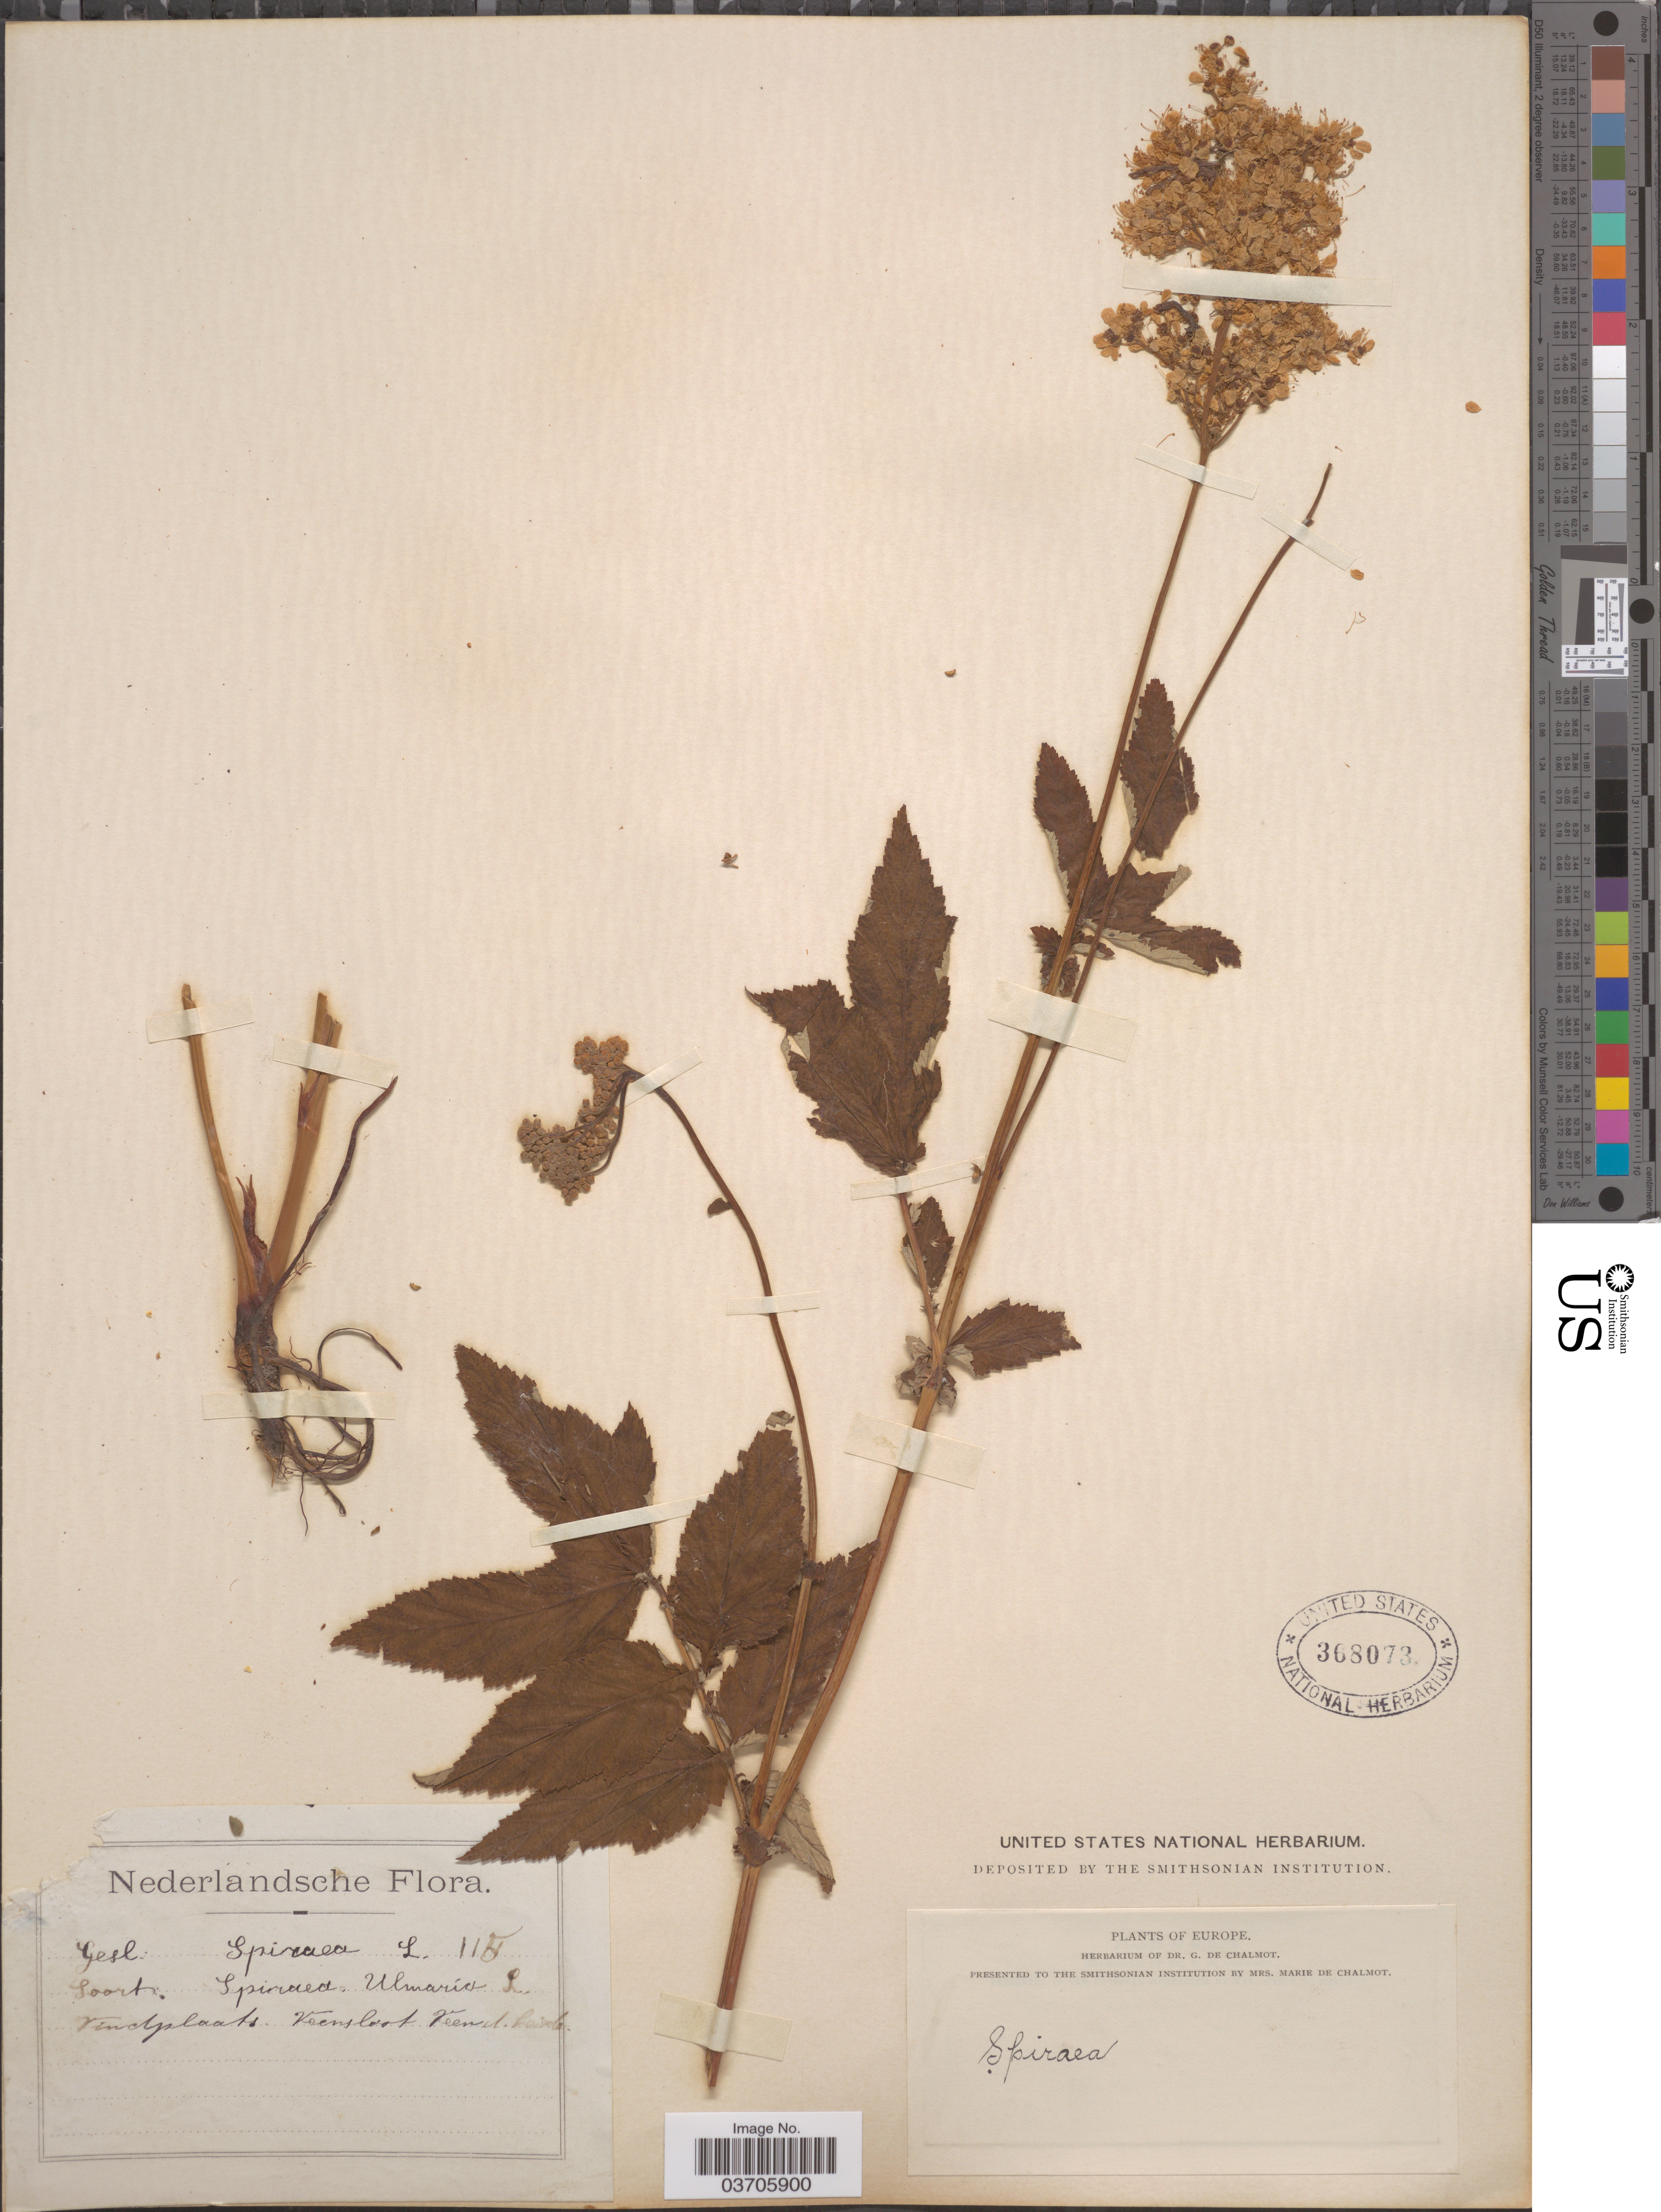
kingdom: Plantae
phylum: Tracheophyta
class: Magnoliopsida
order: Rosales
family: Rosaceae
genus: Filipendula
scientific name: Filipendula ulmaria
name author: (L.) Maxim.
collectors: ex herb. G. de Chalmot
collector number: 115*?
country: Netherlands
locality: Veensloot Veen d. heide.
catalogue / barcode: US 368073